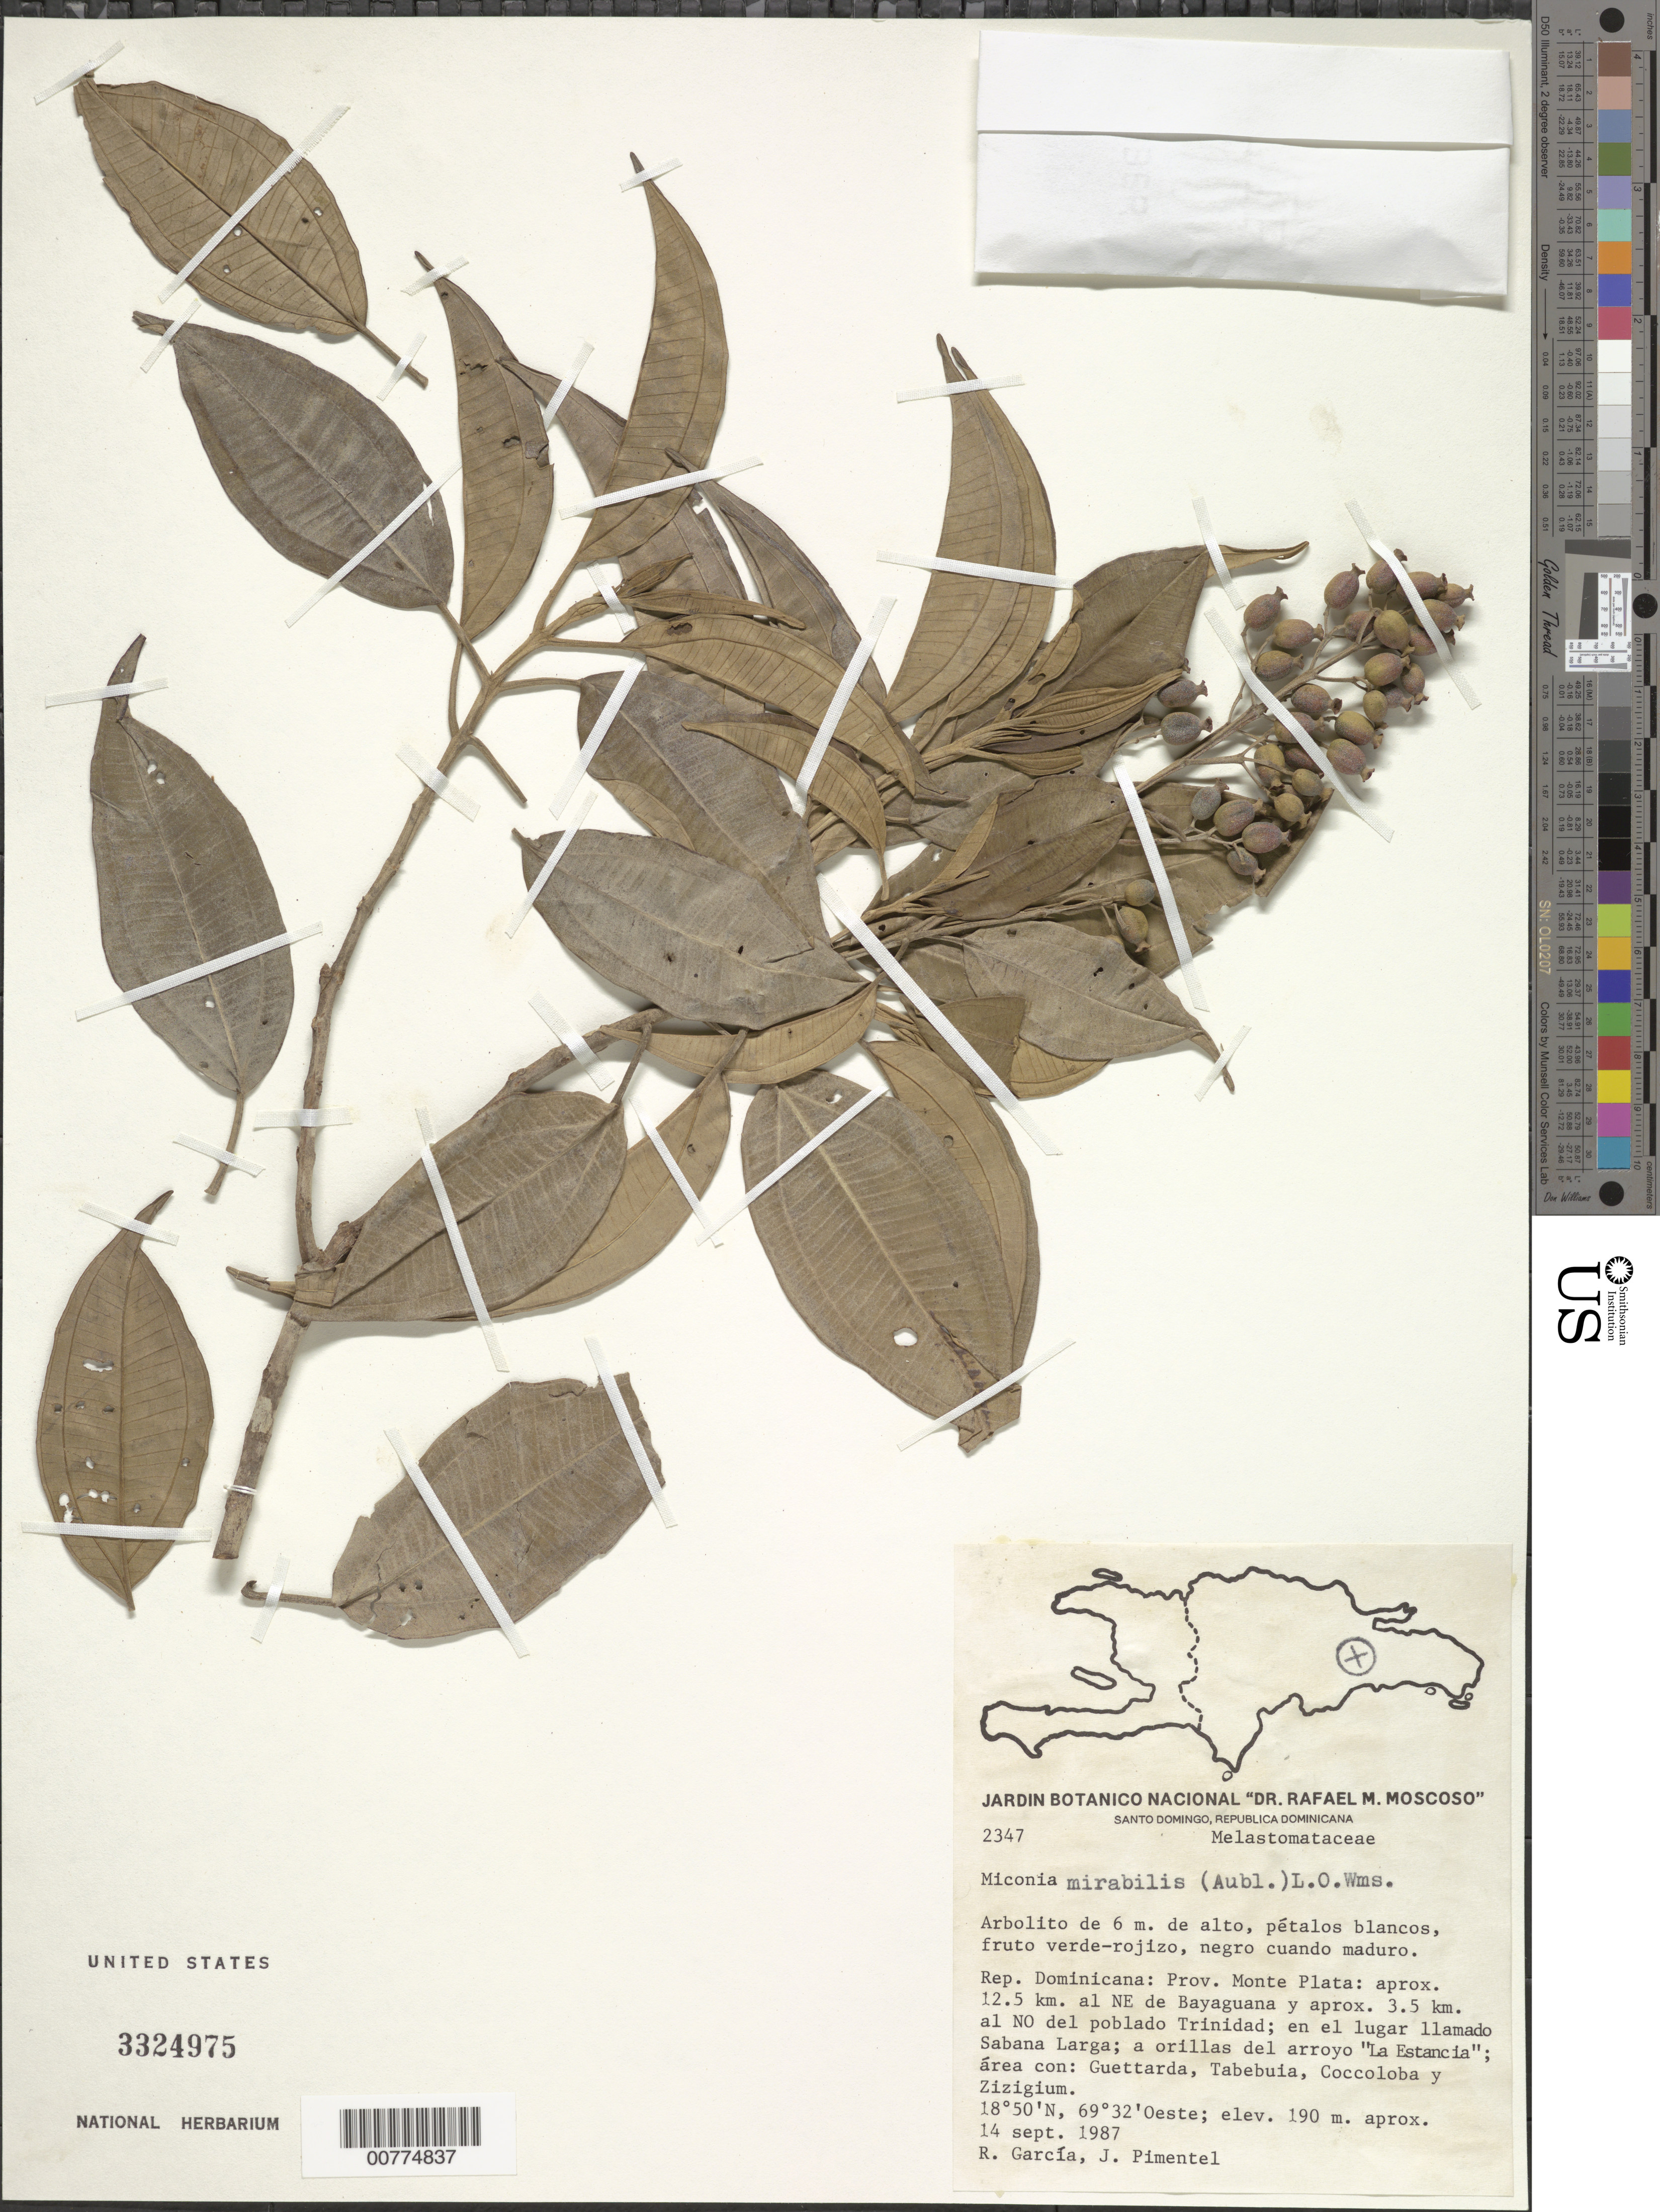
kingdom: Plantae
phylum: Tracheophyta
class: Magnoliopsida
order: Myrtales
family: Melastomataceae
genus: Miconia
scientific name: Miconia mirabilis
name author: (Aubl.) L.O. Williams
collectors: R. G. García & J. Pimentel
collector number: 2347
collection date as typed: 14 Sep 1987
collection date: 1987-09-14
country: Dominican Republic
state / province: Monte Plata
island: Hispaniola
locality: Aproximately 12.5 km NE of Bayaguana and aproximately 3.5 km SW from Trinidad village, in the place called Sabana Larga, "La Estancia" stream.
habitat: Banks of stream, area with Guettarda, Tabebuia, Coccoloba and Zizigium.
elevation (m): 190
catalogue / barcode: US 3324975